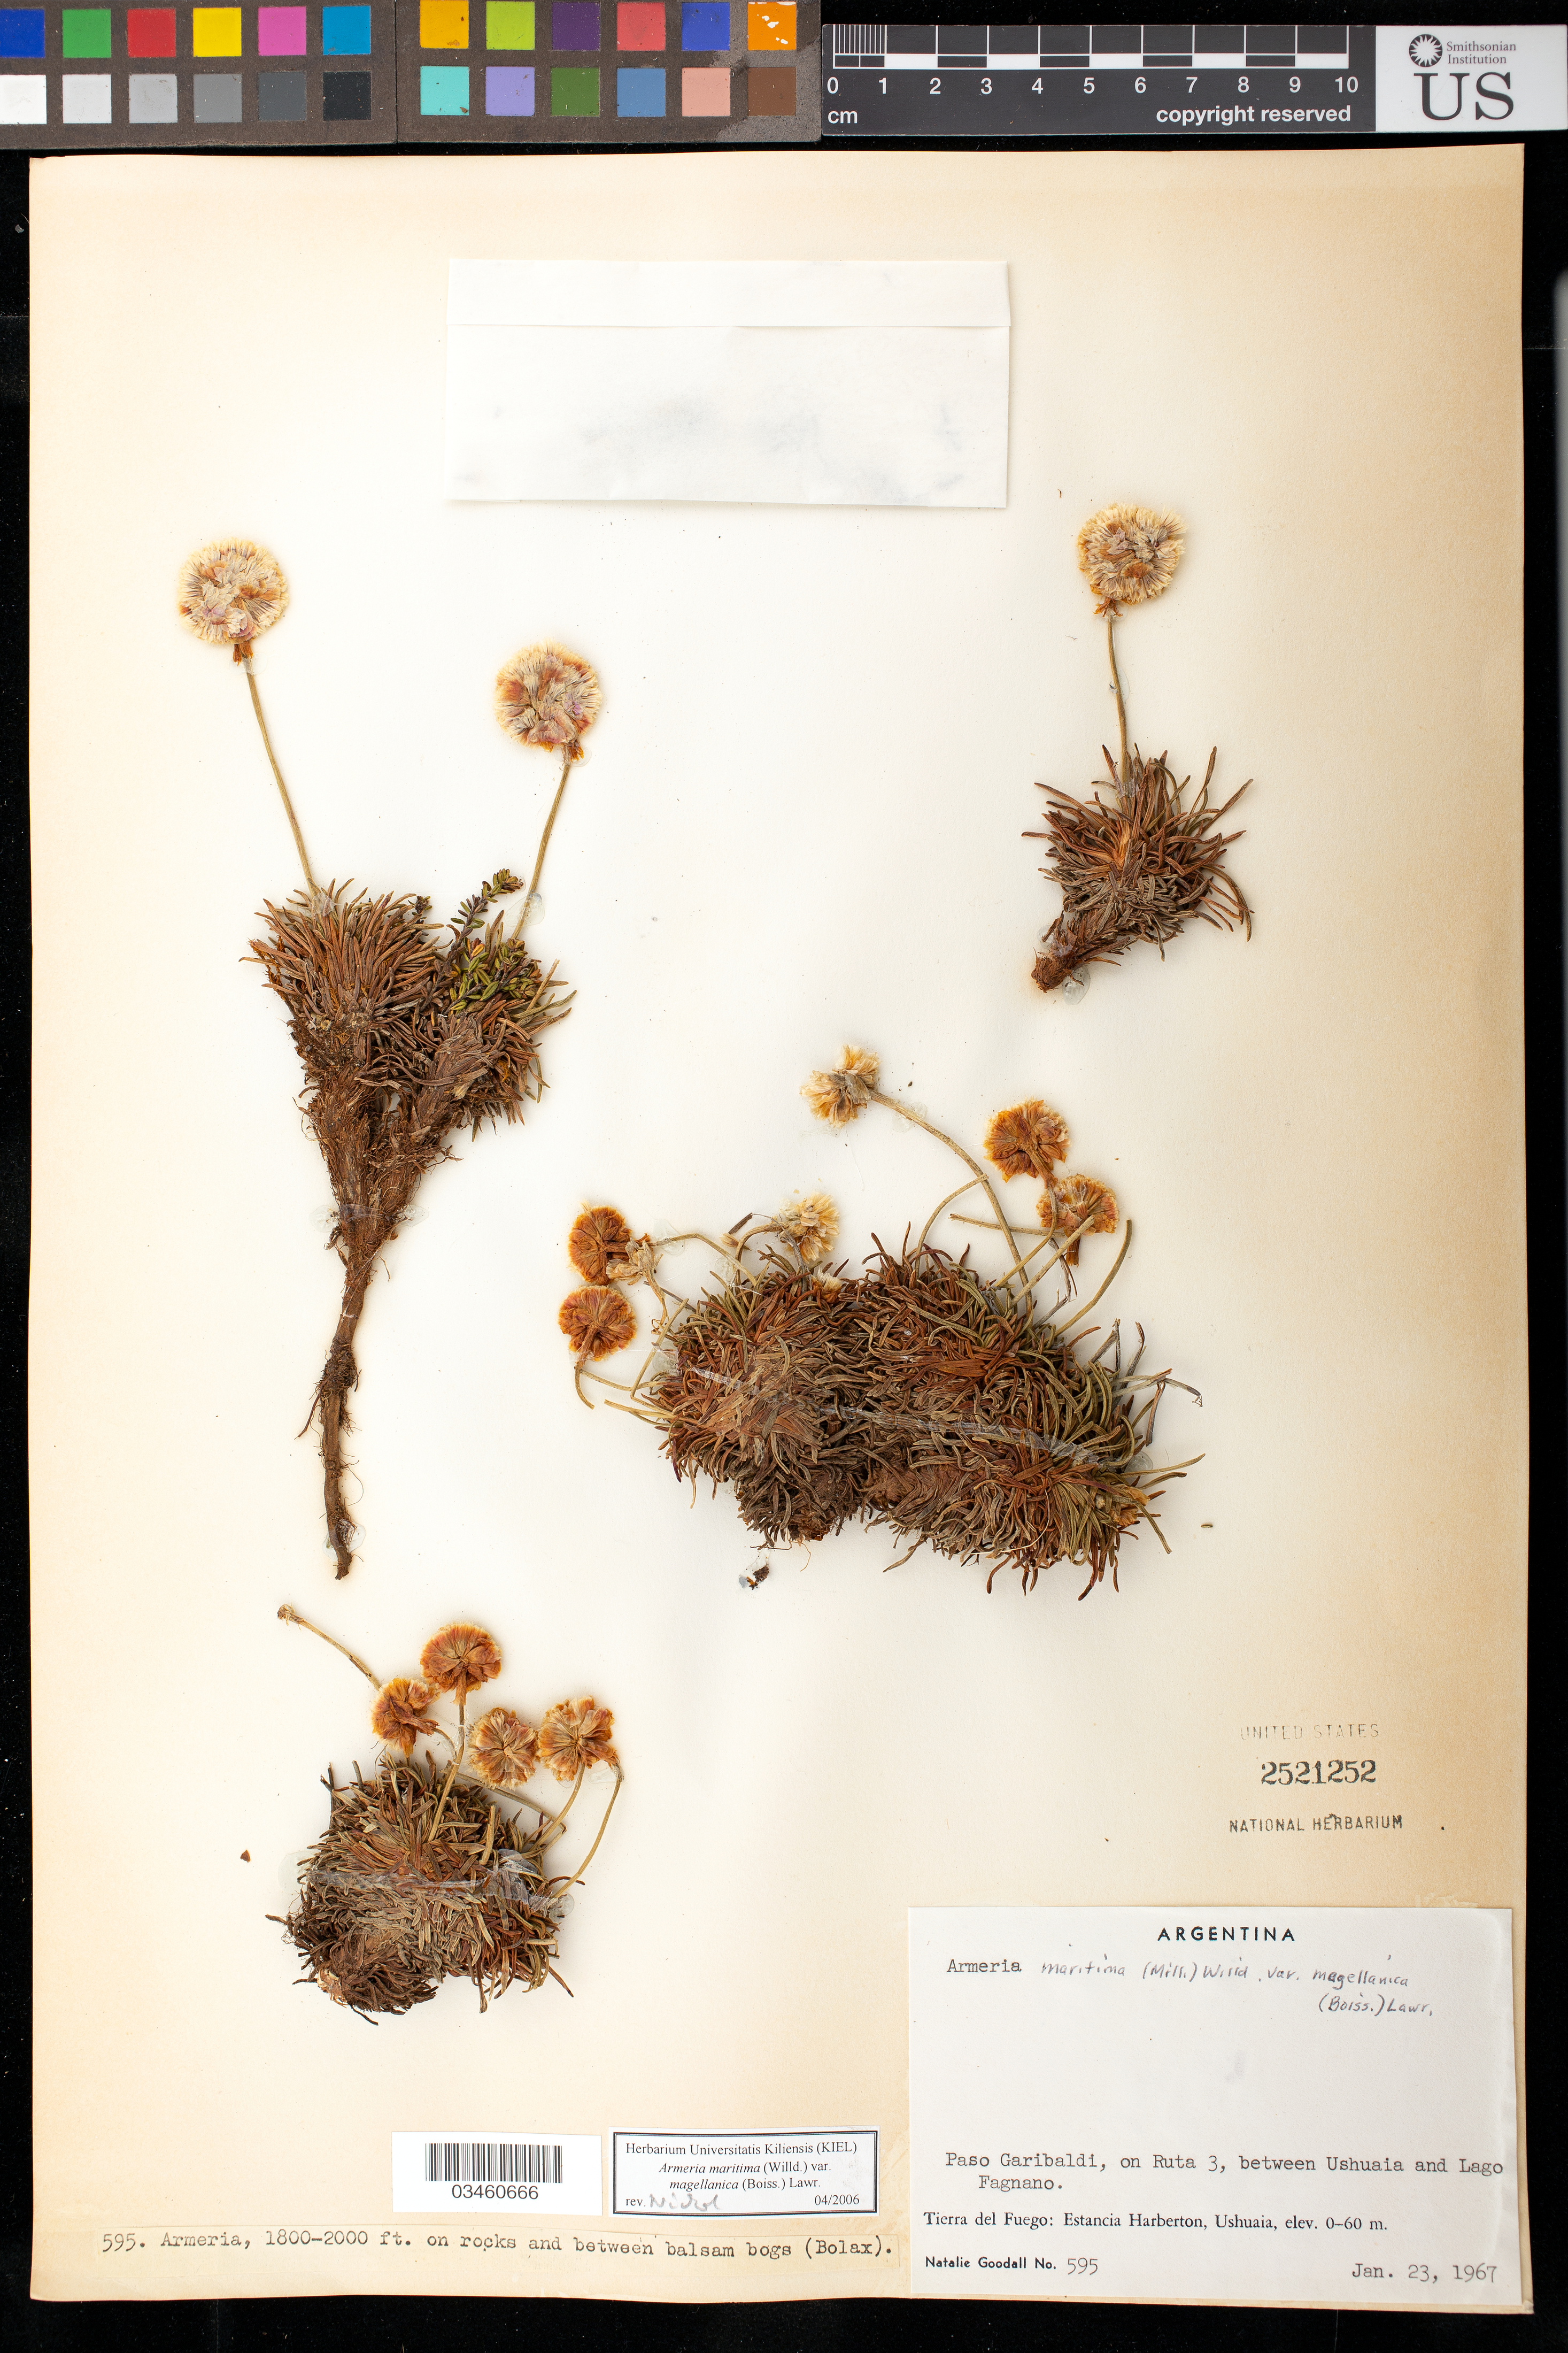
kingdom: Plantae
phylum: Tracheophyta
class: Magnoliopsida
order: Caryophyllales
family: Plumbaginaceae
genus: Armeria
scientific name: Armeria maritima subsp. andina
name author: (Poepp. ex Boiss.) D.M. Moore & H.O. Yates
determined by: Strong, M. T., (US), Smithsonian Institution - National Museum of Natural History (UNITED STATES)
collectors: N. Goodall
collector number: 595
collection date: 1967-01-23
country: Argentina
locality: Paso Garibaldi, on Ruta 3, between Ushuaia and Lago Fagnano.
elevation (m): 1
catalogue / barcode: US 2521252